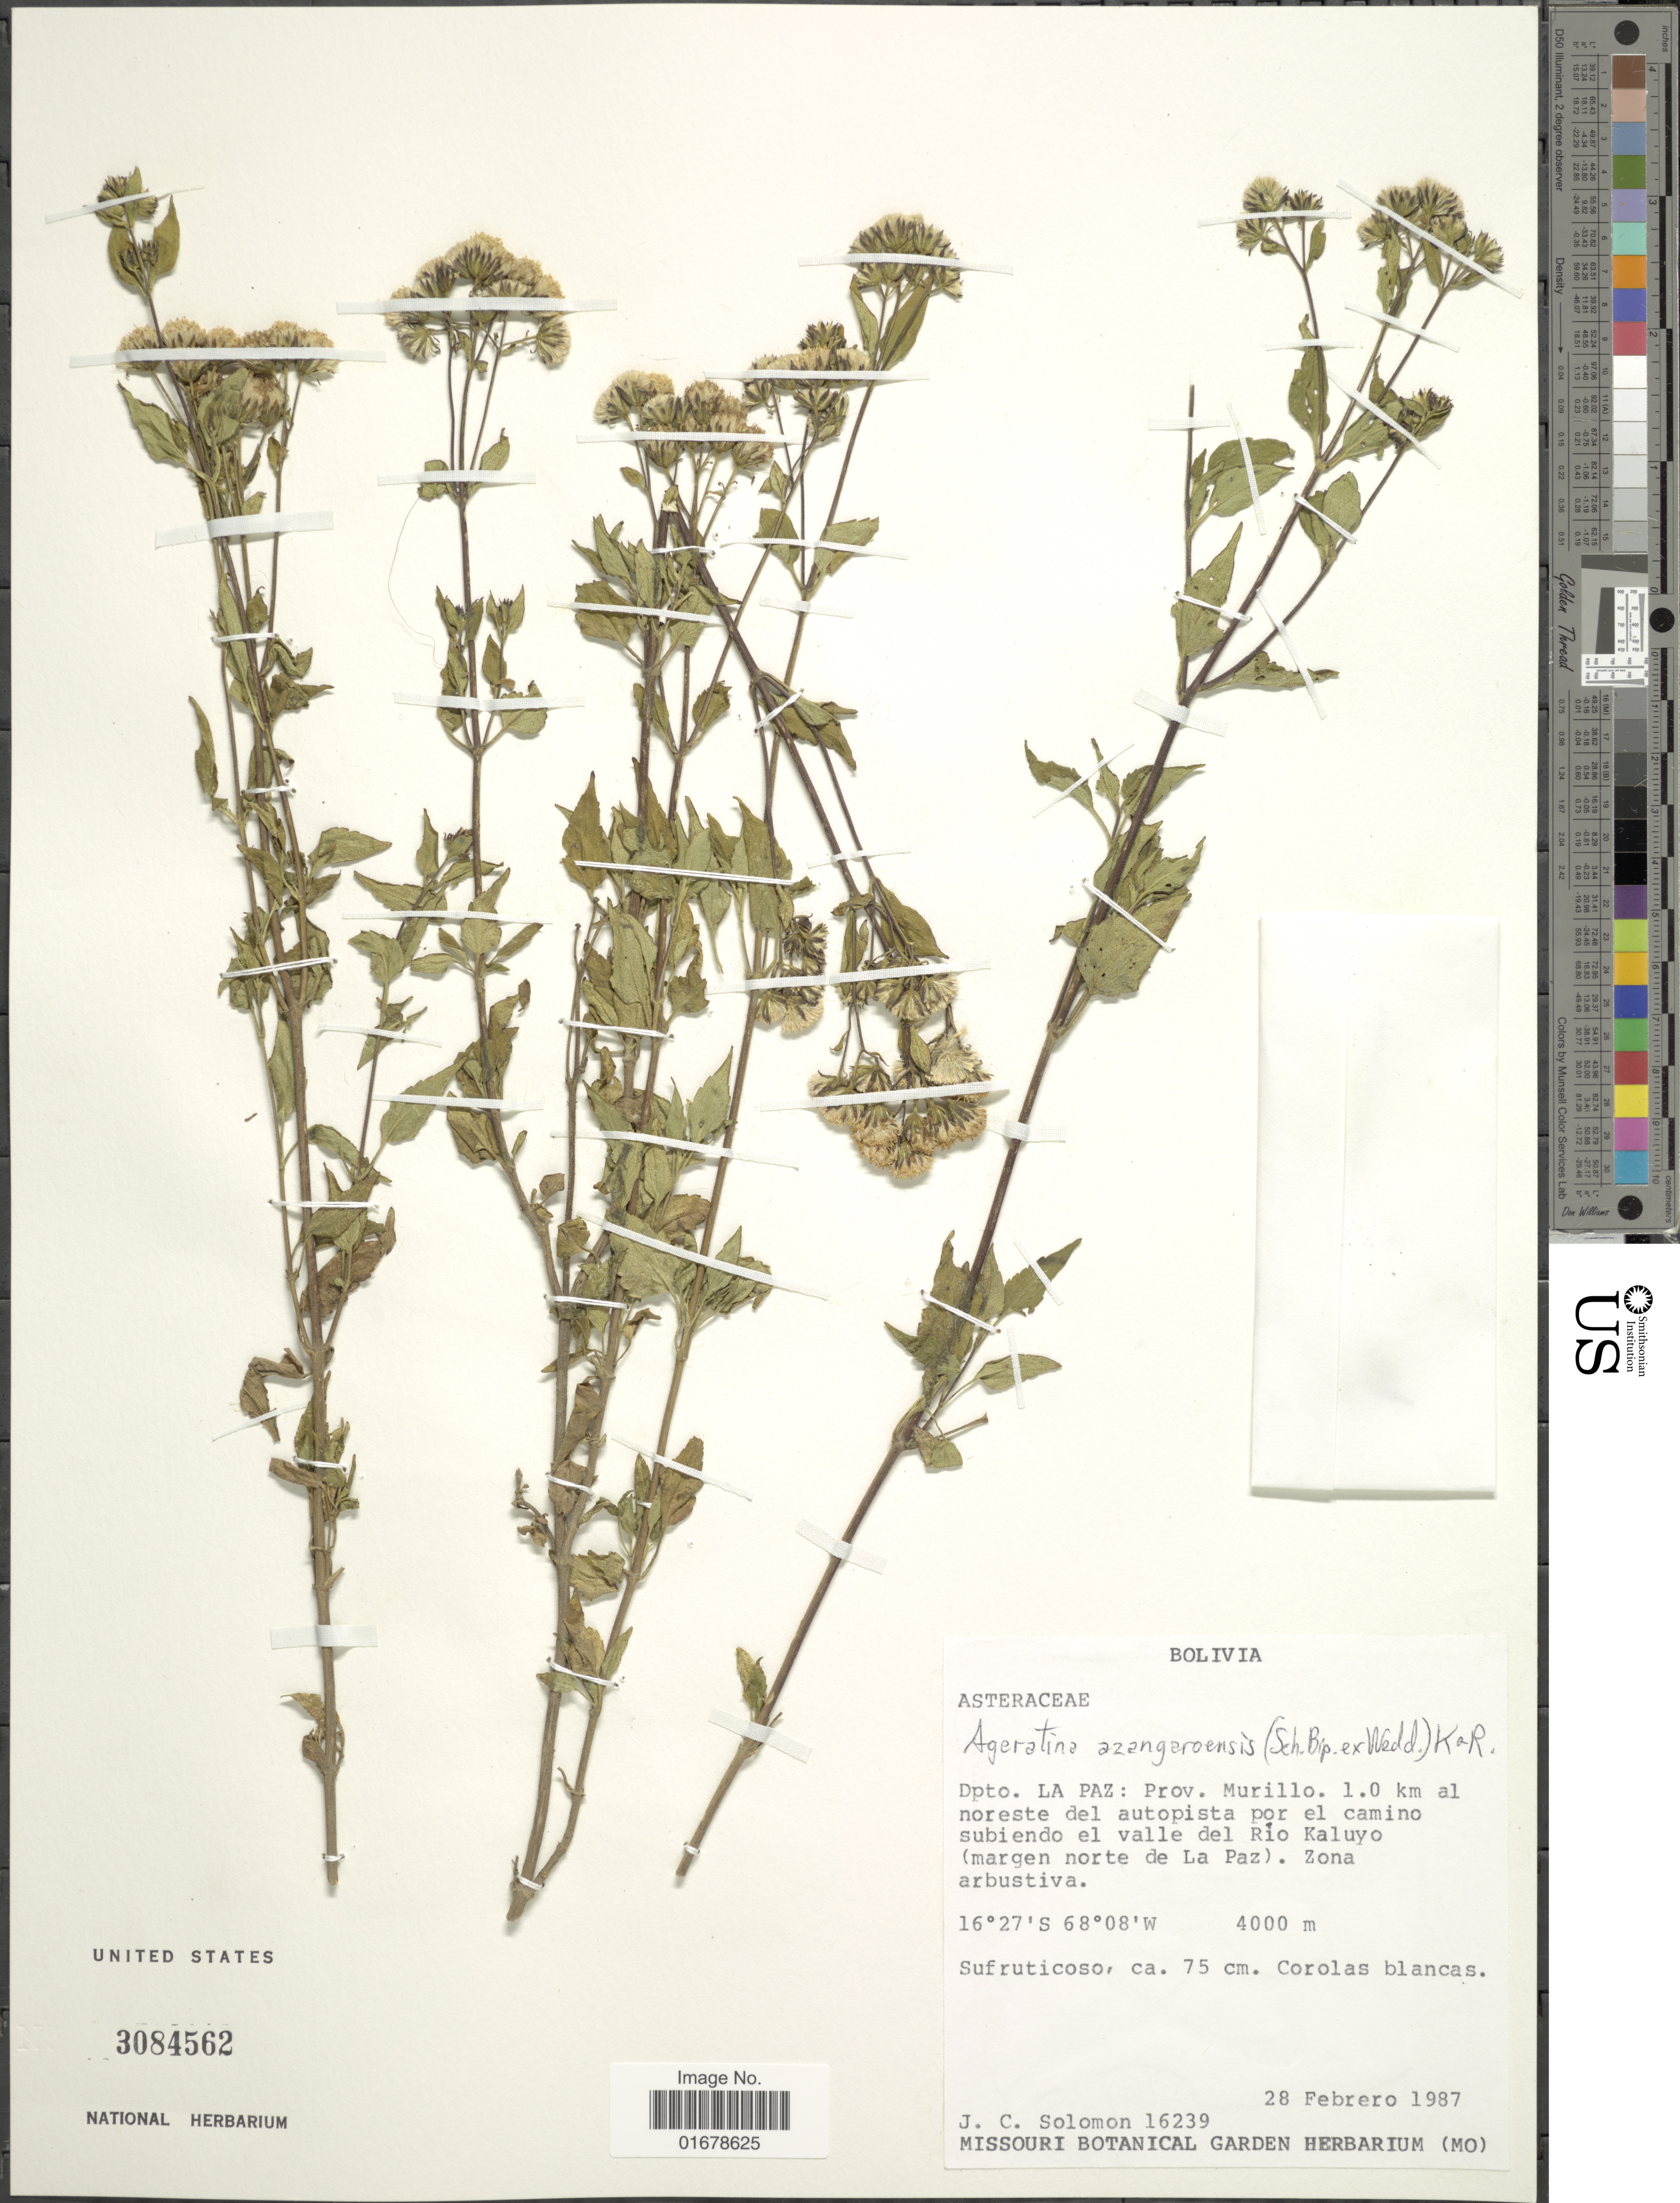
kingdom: Plantae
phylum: Tracheophyta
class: Magnoliopsida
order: Asterales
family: Asteraceae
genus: Ageratina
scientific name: Ageratina azangaroensis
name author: (Sch. Bip. ex Wedd.) R.M. King & H. Rob.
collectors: J. C. Solomon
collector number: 16239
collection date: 1987-02-28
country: Bolivia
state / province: La Paz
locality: Dpto. La Paz, Prov. Murillo, 1.0 km al norete del autopista por el camino subiendo el valle del Rio Kaluyo (margen norte de La Paz)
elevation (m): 4000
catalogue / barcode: US 3084562